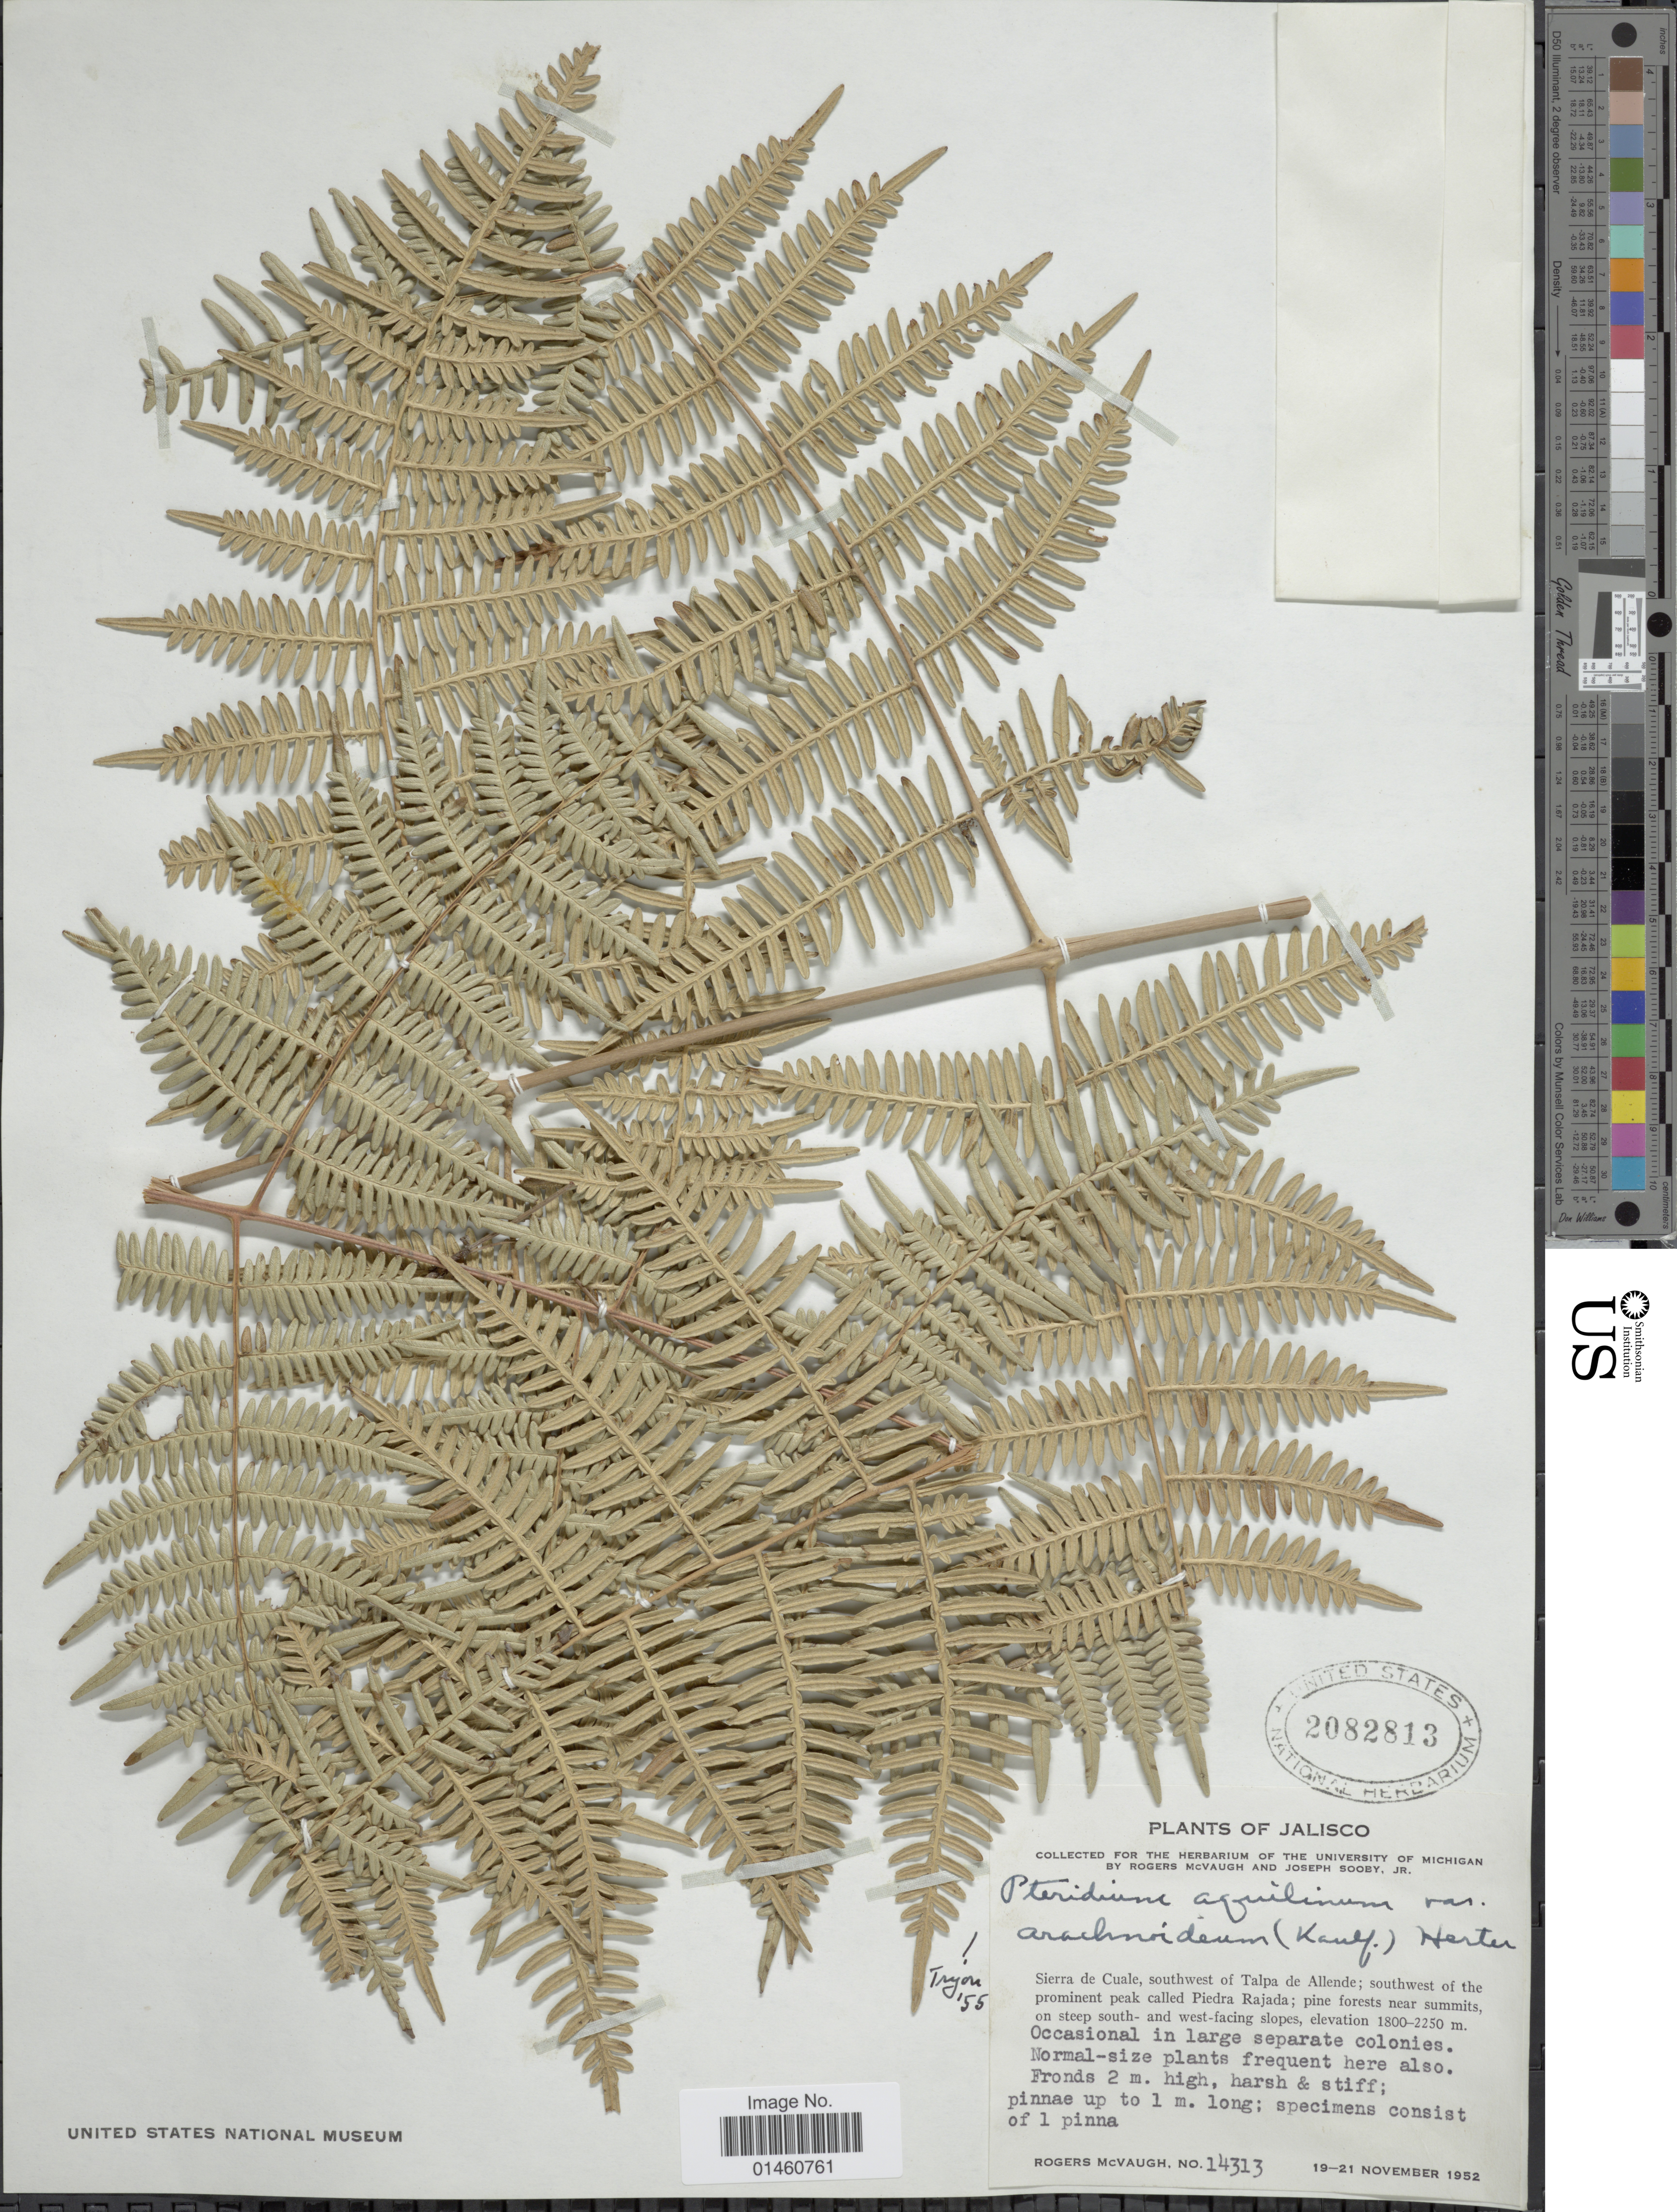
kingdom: Plantae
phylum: Tracheophyta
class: Polypodiopsida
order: Polypodiales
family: Dennstaedtiaceae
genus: Pteridium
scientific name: Pteridium aquilinum var. arachnoideum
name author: (Kaulf.) Herter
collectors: R. McVaugh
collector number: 14313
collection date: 1952-11-19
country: Mexico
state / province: Jalisco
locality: Sierra de Cuale, southwest of Talpa de Allende; southwest of the prominent peak called Piedra Rajada.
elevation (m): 1800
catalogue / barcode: US 2082813